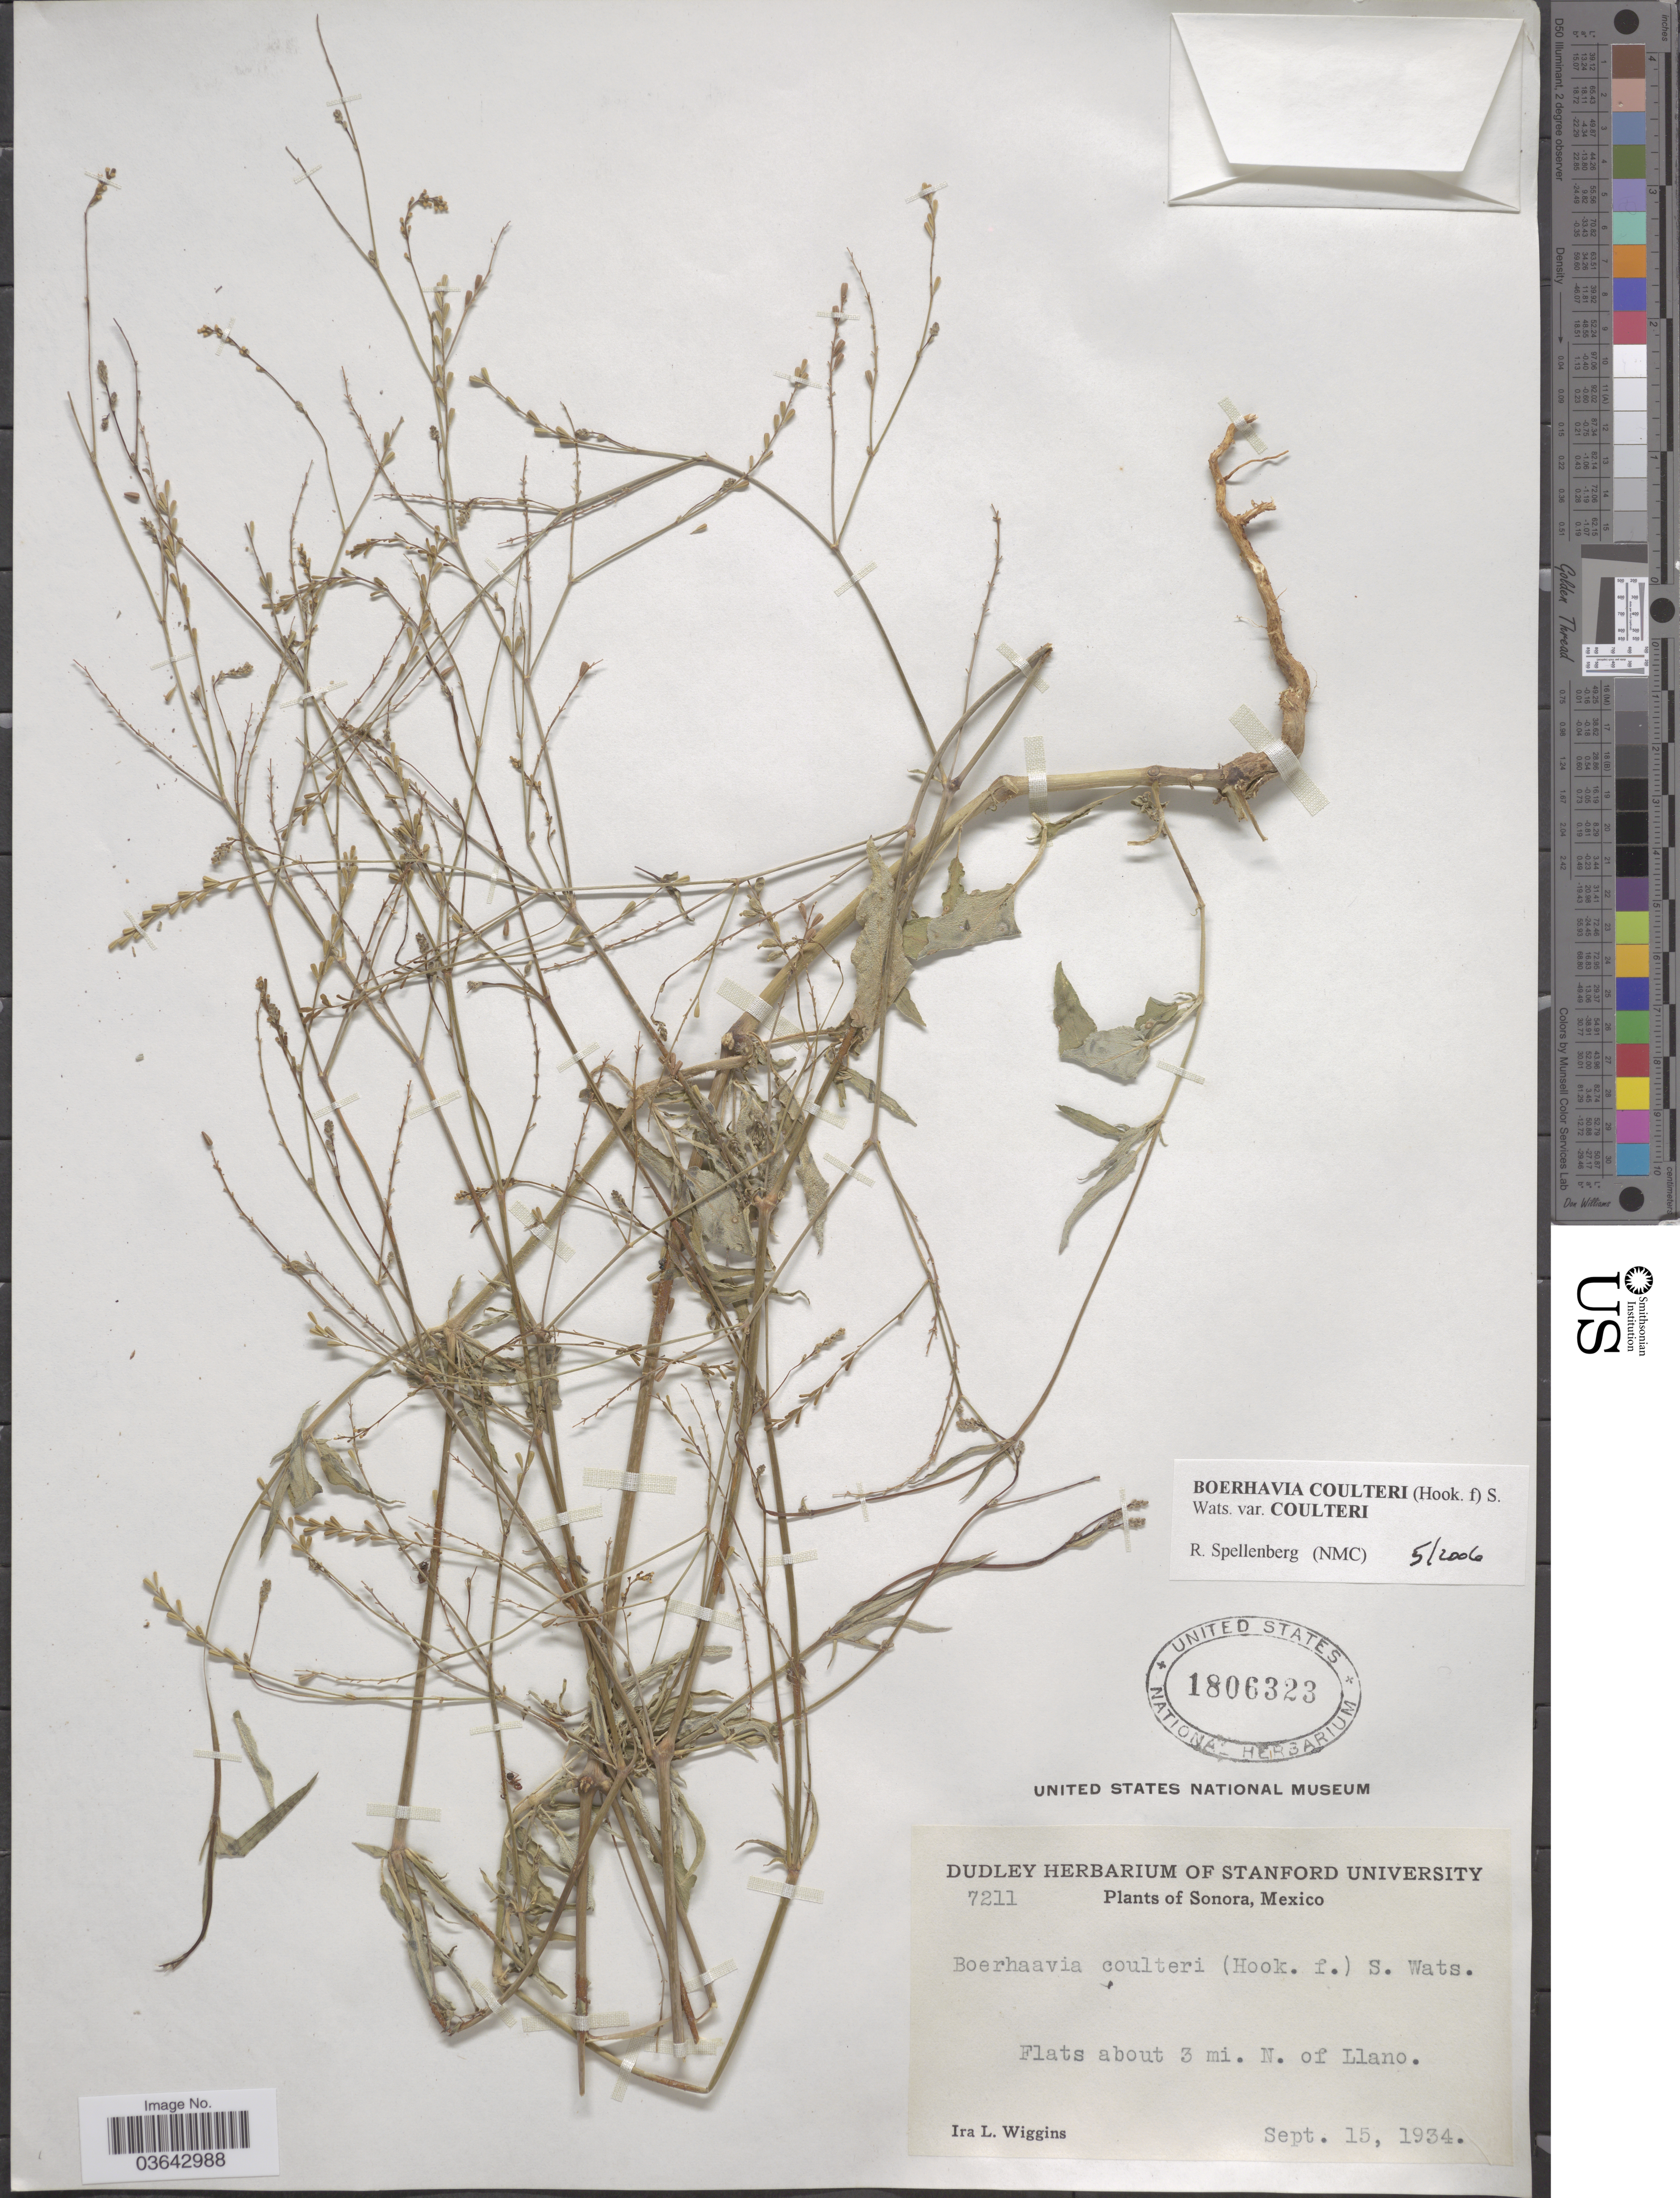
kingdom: Plantae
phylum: Tracheophyta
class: Magnoliopsida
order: Caryophyllales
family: Nyctaginaceae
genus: Boerhavia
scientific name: Boerhavia coulteri var. coulteri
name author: (Hook. f.) S. Watson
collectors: I. L. Wiggins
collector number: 7211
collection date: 1934-09-15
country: Mexico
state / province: Sonora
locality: Flats about 3 mi. N. of Llano.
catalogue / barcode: US 1806323